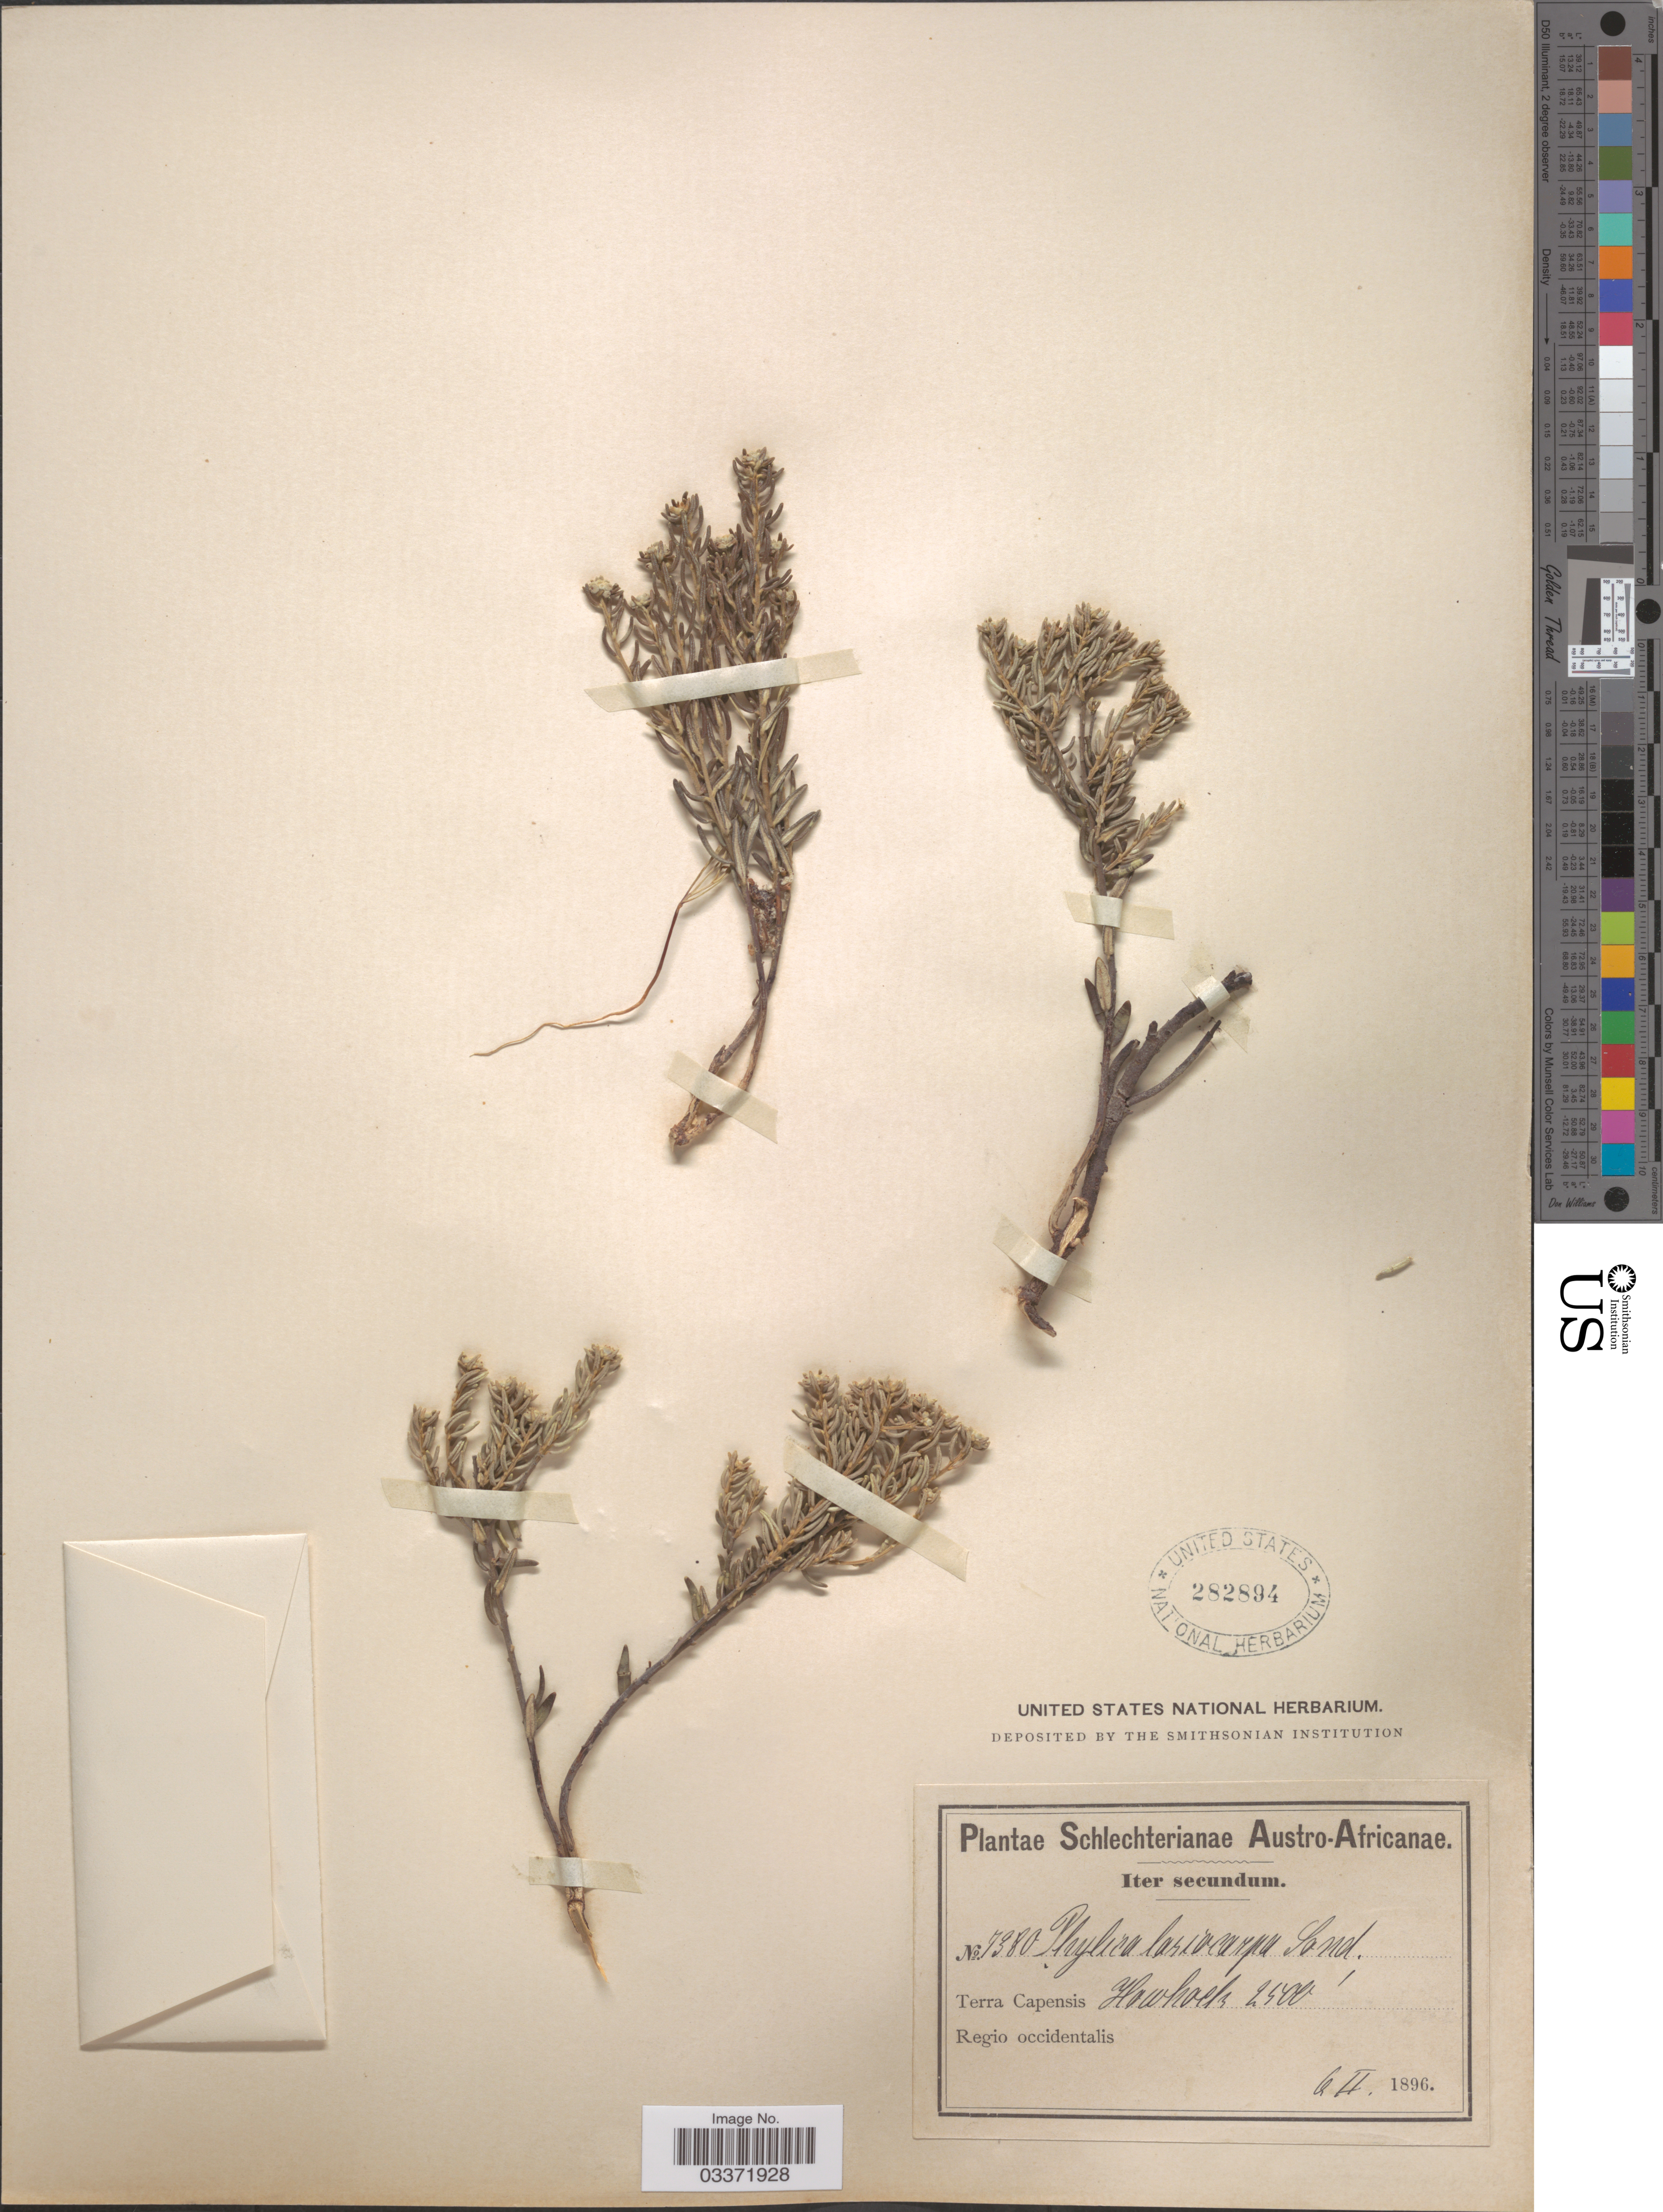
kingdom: Plantae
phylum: Tracheophyta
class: Magnoliopsida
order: Rosales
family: Rhamnaceae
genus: Phylica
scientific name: Phylica lasiocarpa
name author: Sond.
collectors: Schlechter, --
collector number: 7380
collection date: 1896-02-06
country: South Africa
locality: Austro-Africanae. Terra Capensis Howhoek. Regio occidentalis.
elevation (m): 762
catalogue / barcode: US 282894